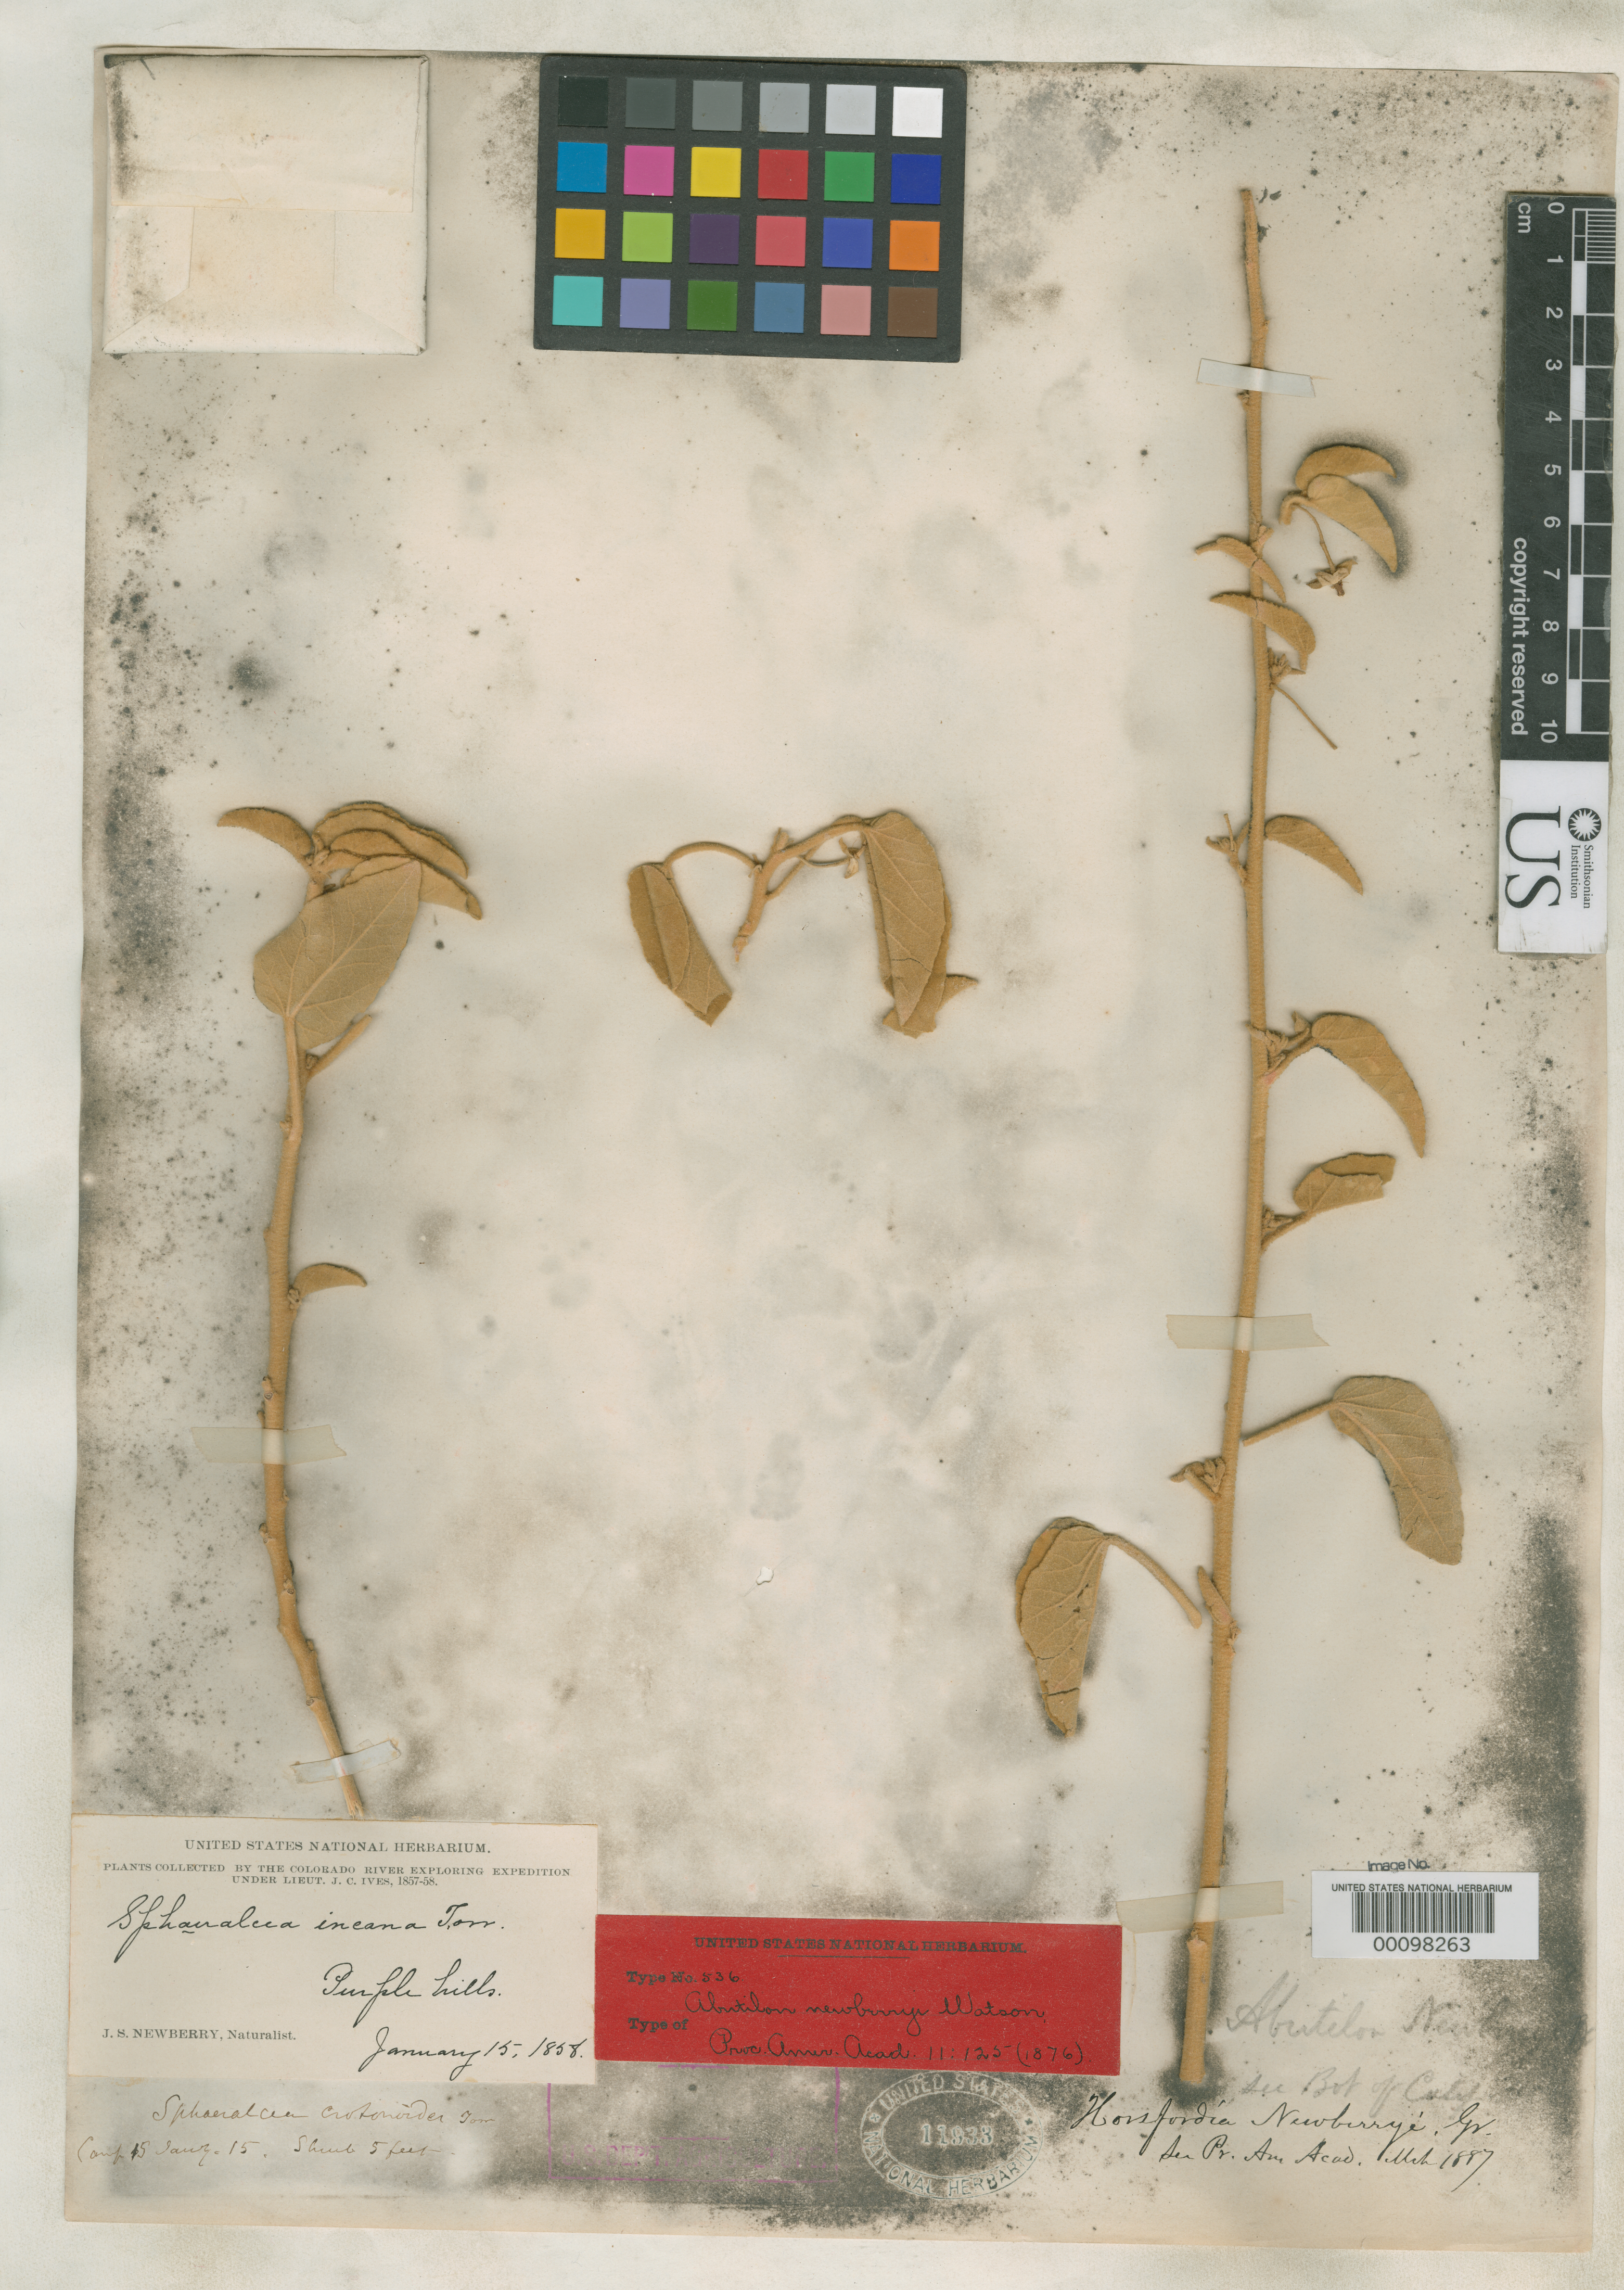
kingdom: Plantae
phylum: Tracheophyta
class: Magnoliopsida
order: Malvales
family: Malvaceae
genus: Abutilon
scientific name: Abutilon newberryi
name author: S. Watson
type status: Isolectotype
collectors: J. S. Newberry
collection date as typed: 15 Jan 1858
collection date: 1858-01-15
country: United States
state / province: Arizona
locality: Lower Colorado, Canebrake Canyon.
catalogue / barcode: US 11933